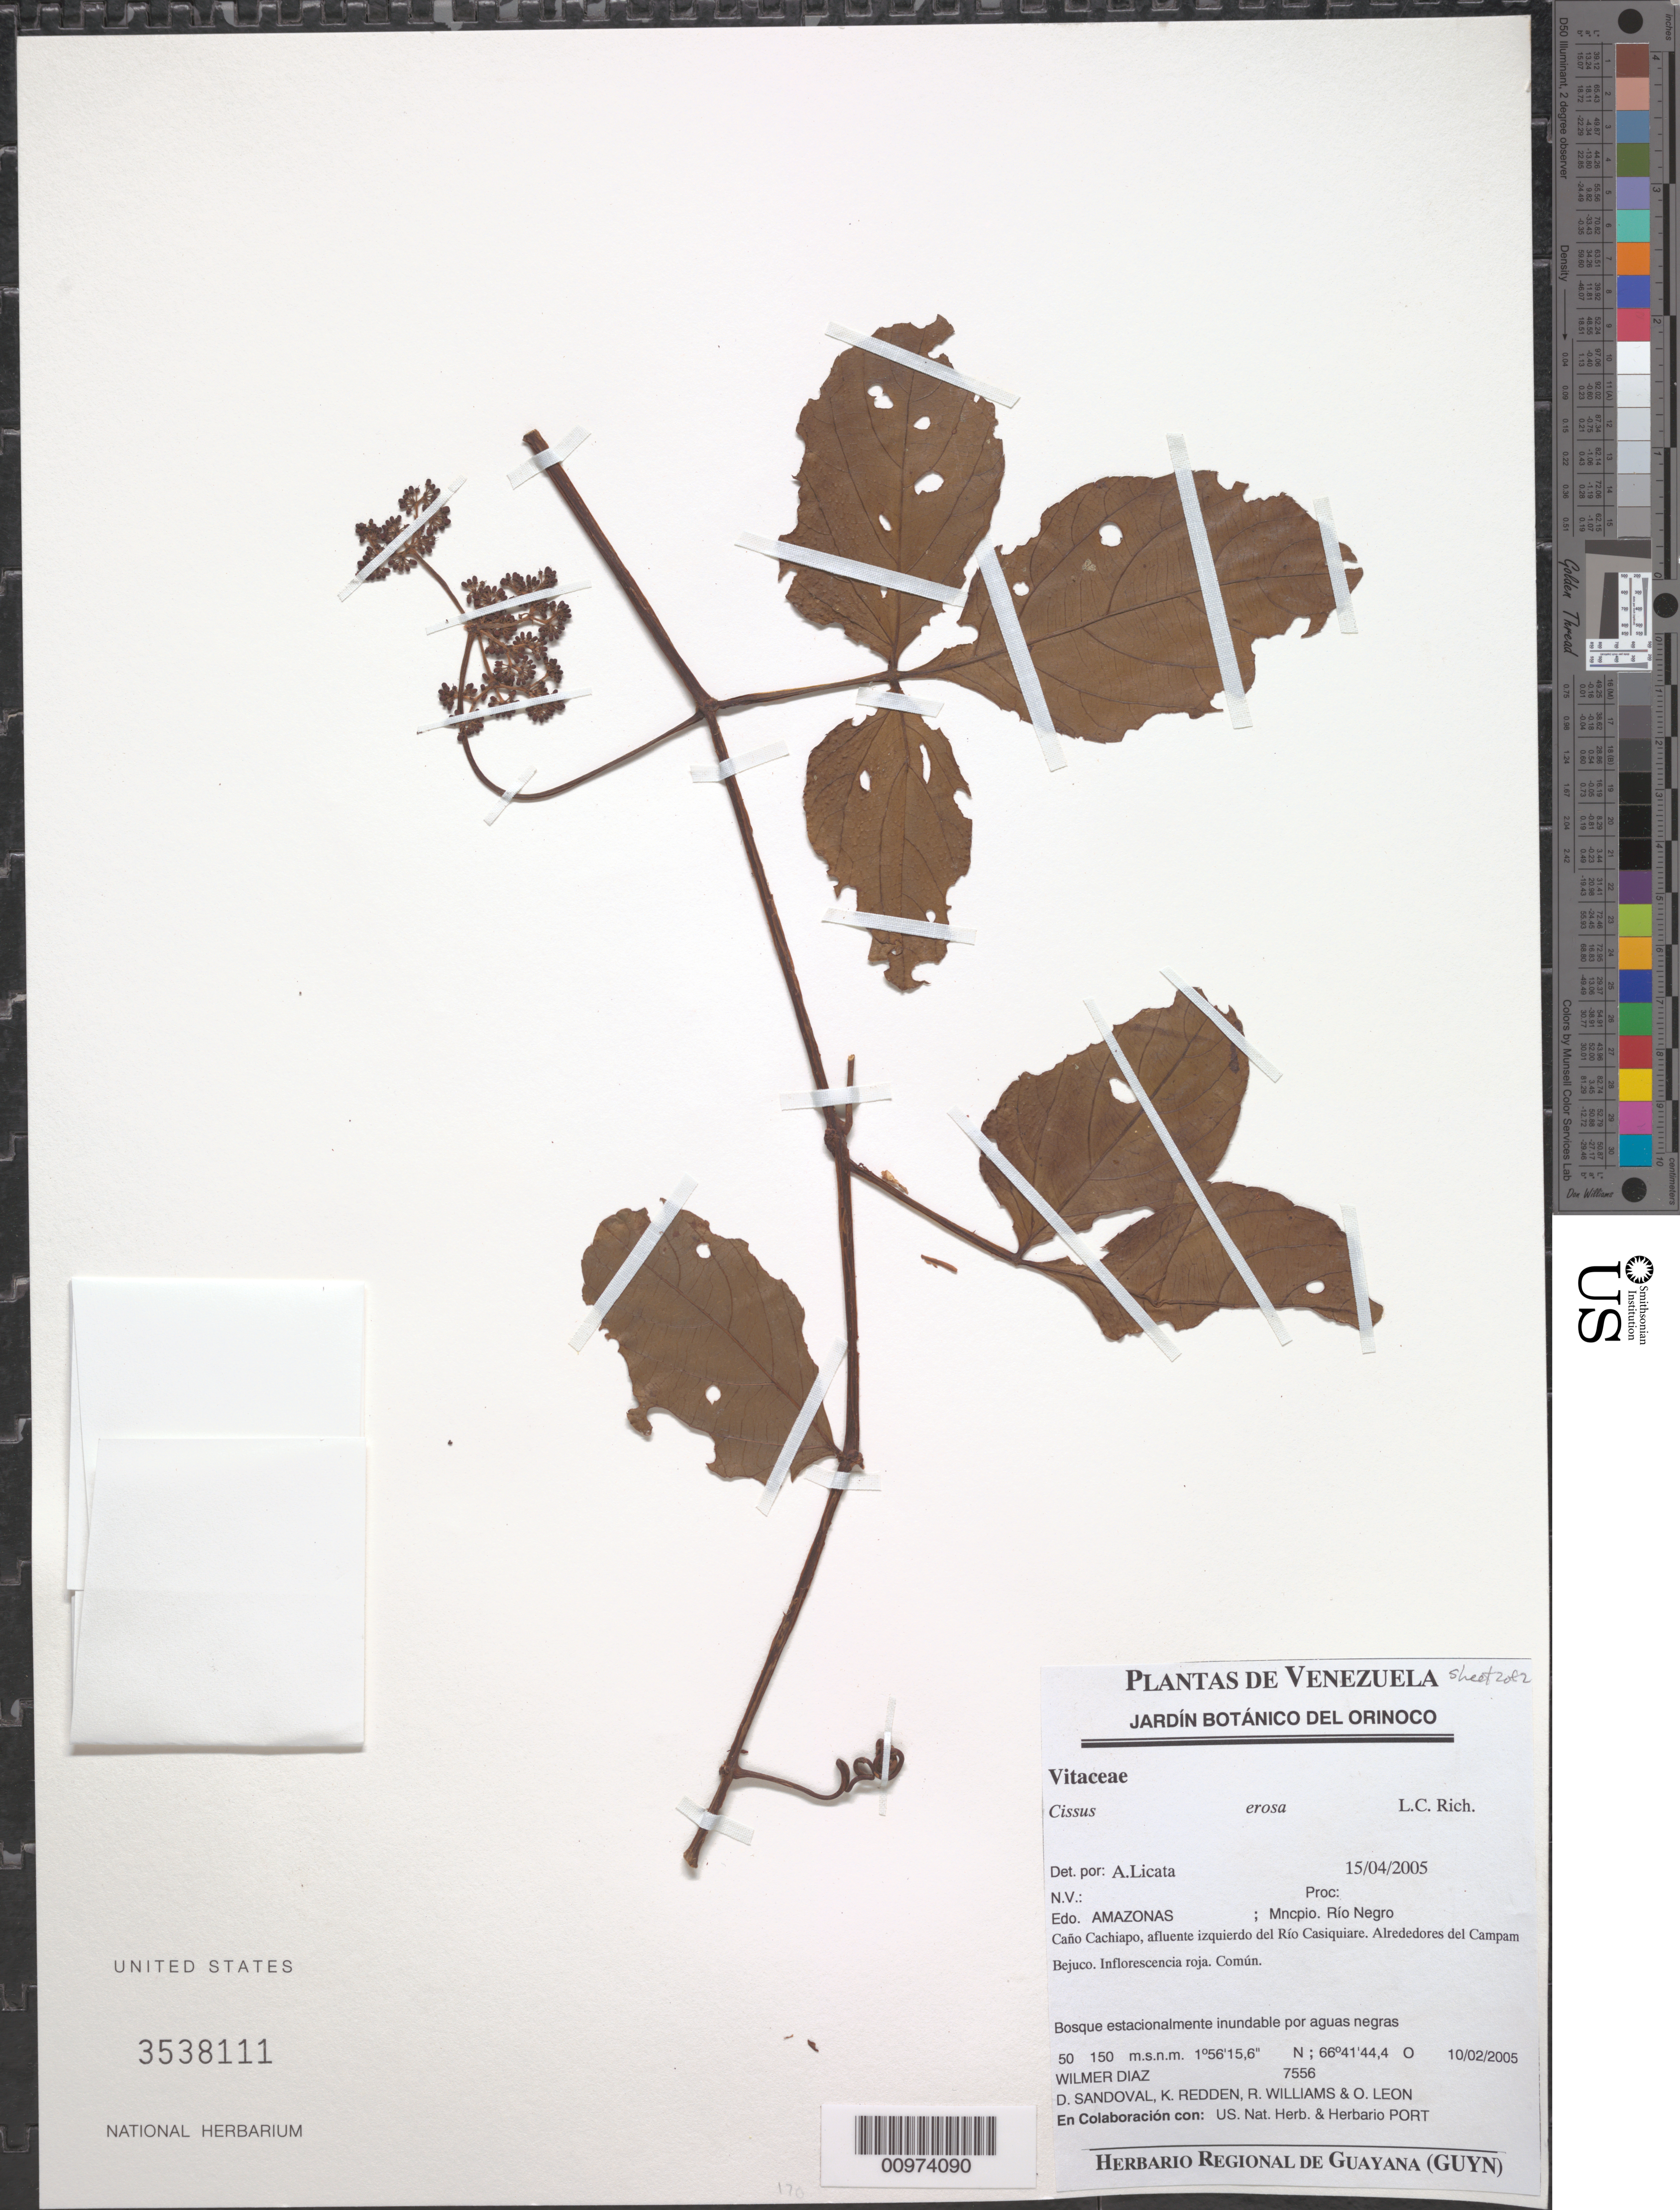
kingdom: Plantae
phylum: Tracheophyta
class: Magnoliopsida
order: Vitales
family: Vitaceae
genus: Cissus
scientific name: Cissus erosa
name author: Rich.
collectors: W. Díaz P., D. Sandoval, K. M. Redden, R. Williams & O. León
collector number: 7556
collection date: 2005-04-15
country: Venezuela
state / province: Amazonas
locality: Mncpio. Río Negro. Caño Cachiapo, afluente izquierdo del Río Casiquiare. Alrededores del Campam Bejuco.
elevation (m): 50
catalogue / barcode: US 3538111